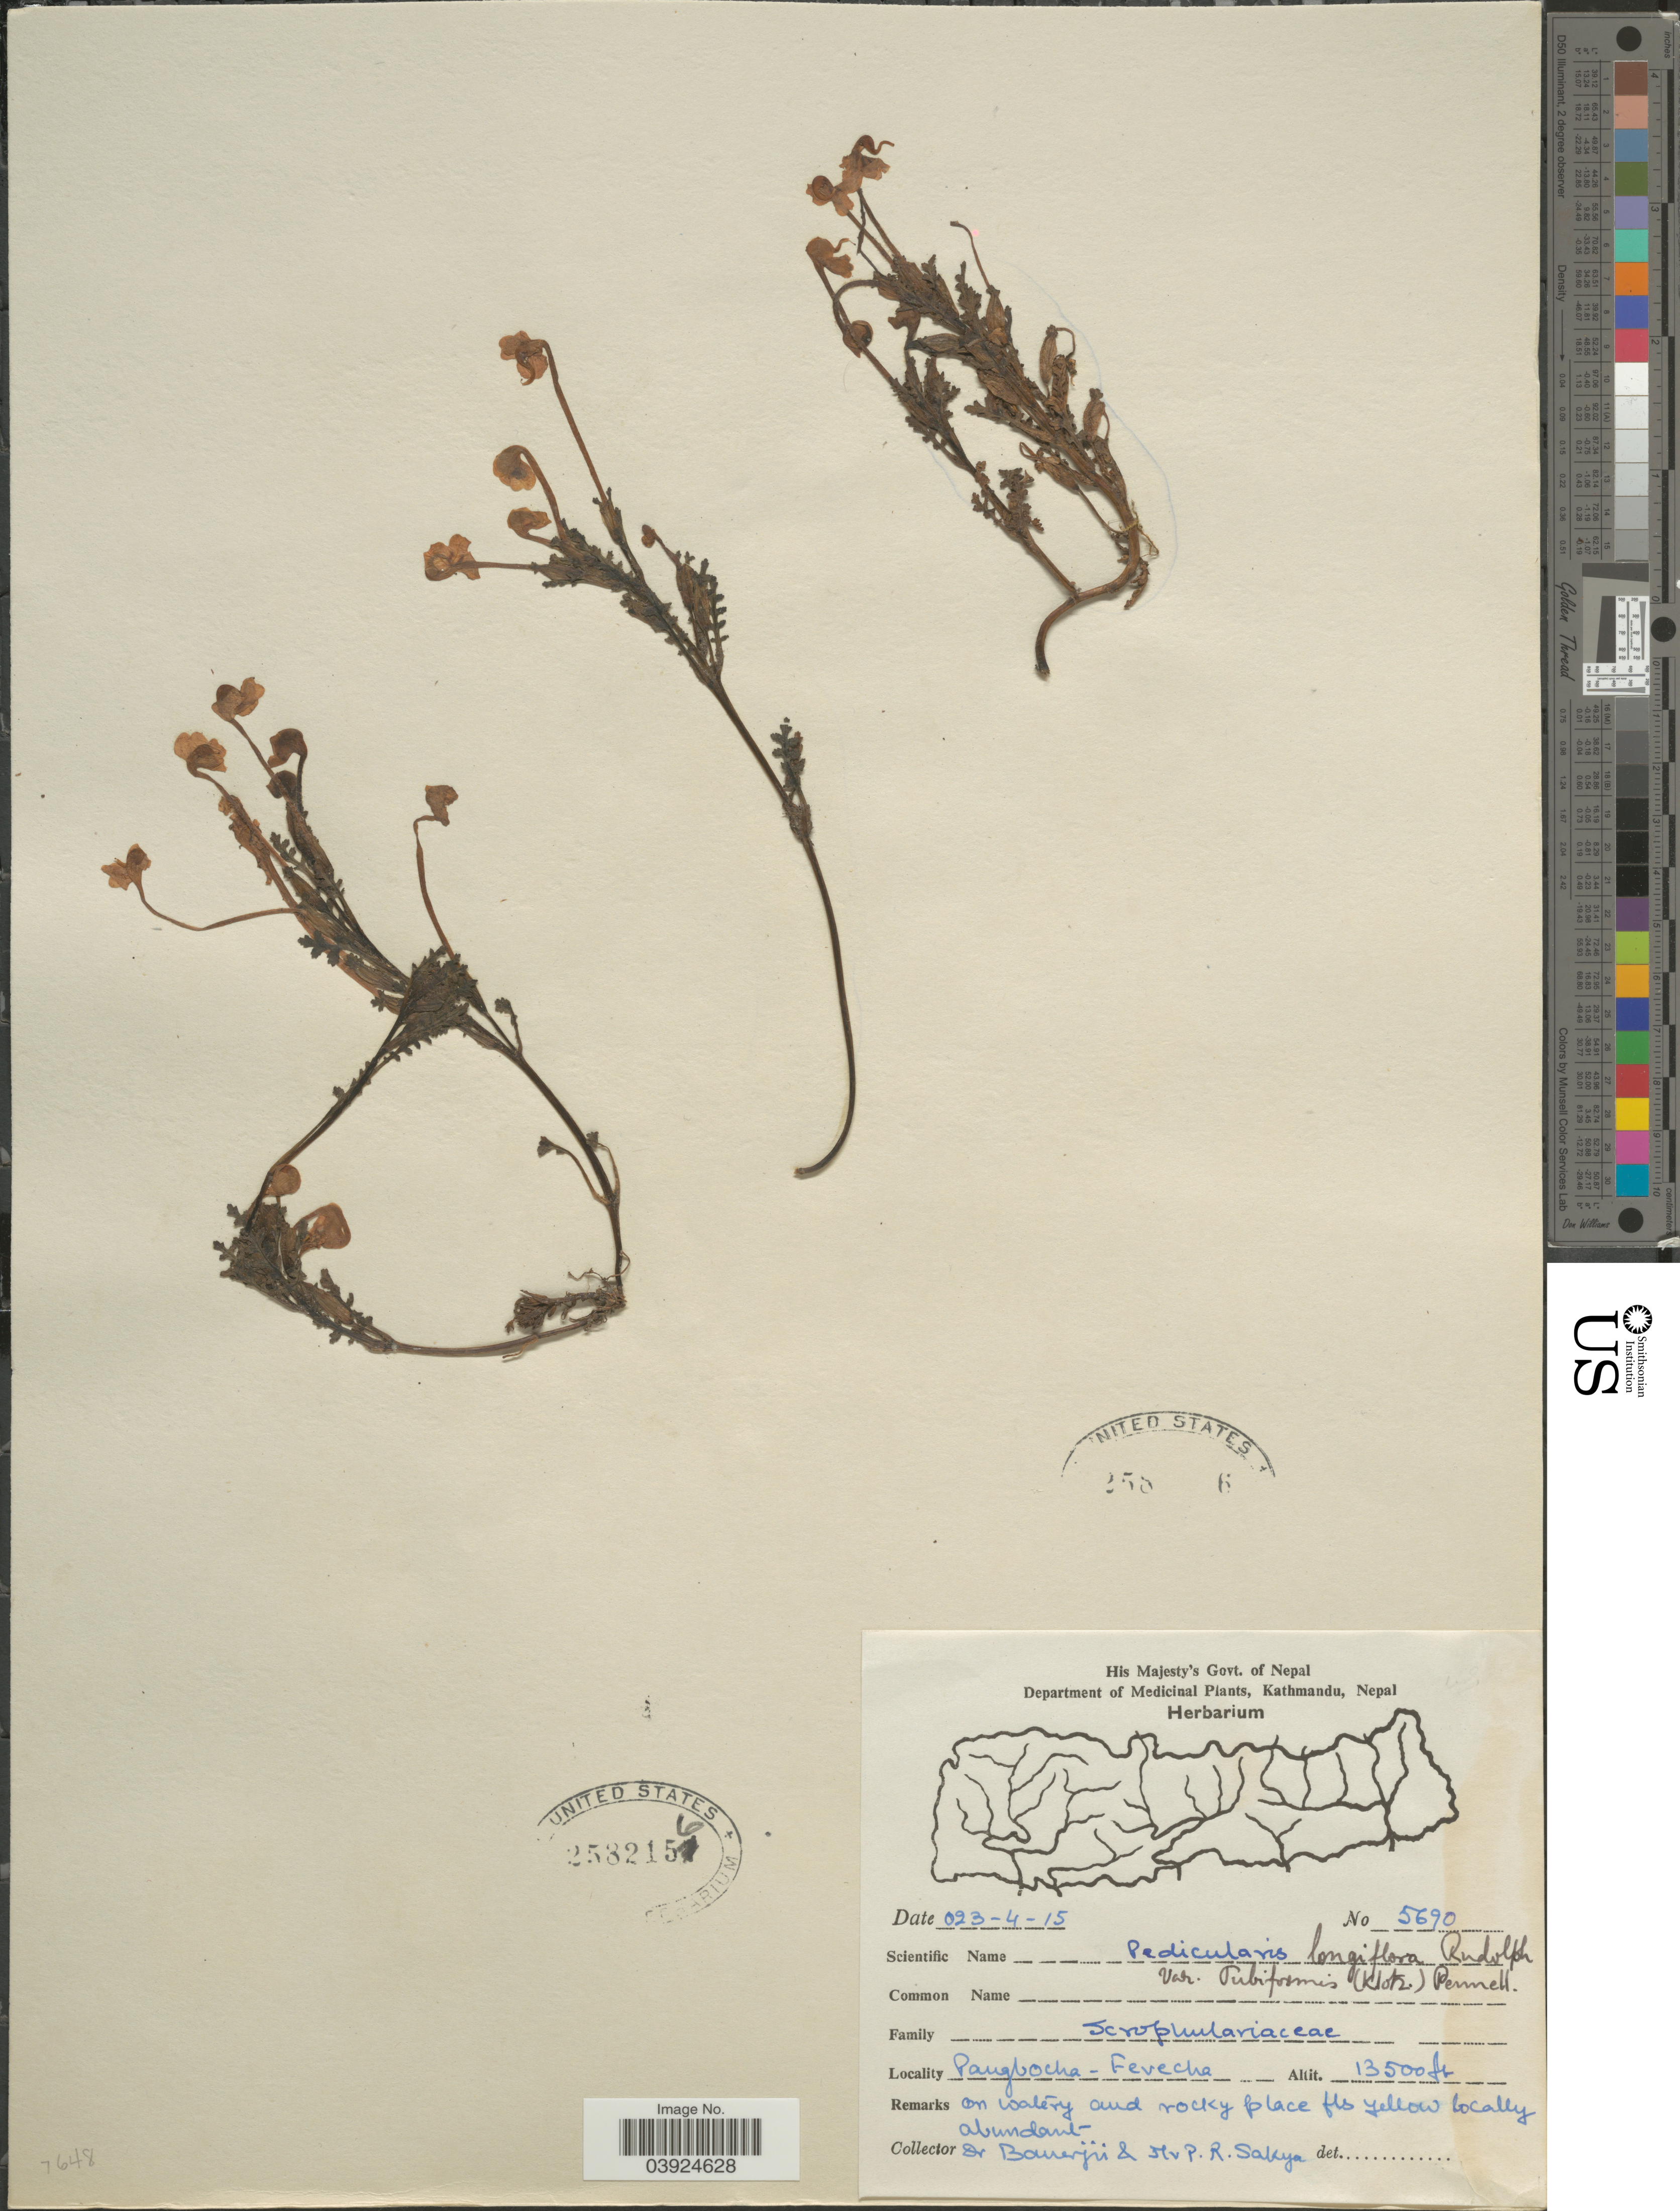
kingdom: Plantae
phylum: Tracheophyta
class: Magnoliopsida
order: Lamiales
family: Orobanchaceae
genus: Pedicularis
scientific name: Pedicularis longiflora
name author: Rudolph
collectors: Banerjee & P. Sakya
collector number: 5690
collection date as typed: Transcribed d/m/y: 23/4/15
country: Nepal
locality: Pangbocha - Ferecha.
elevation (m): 4115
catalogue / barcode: US 2582156